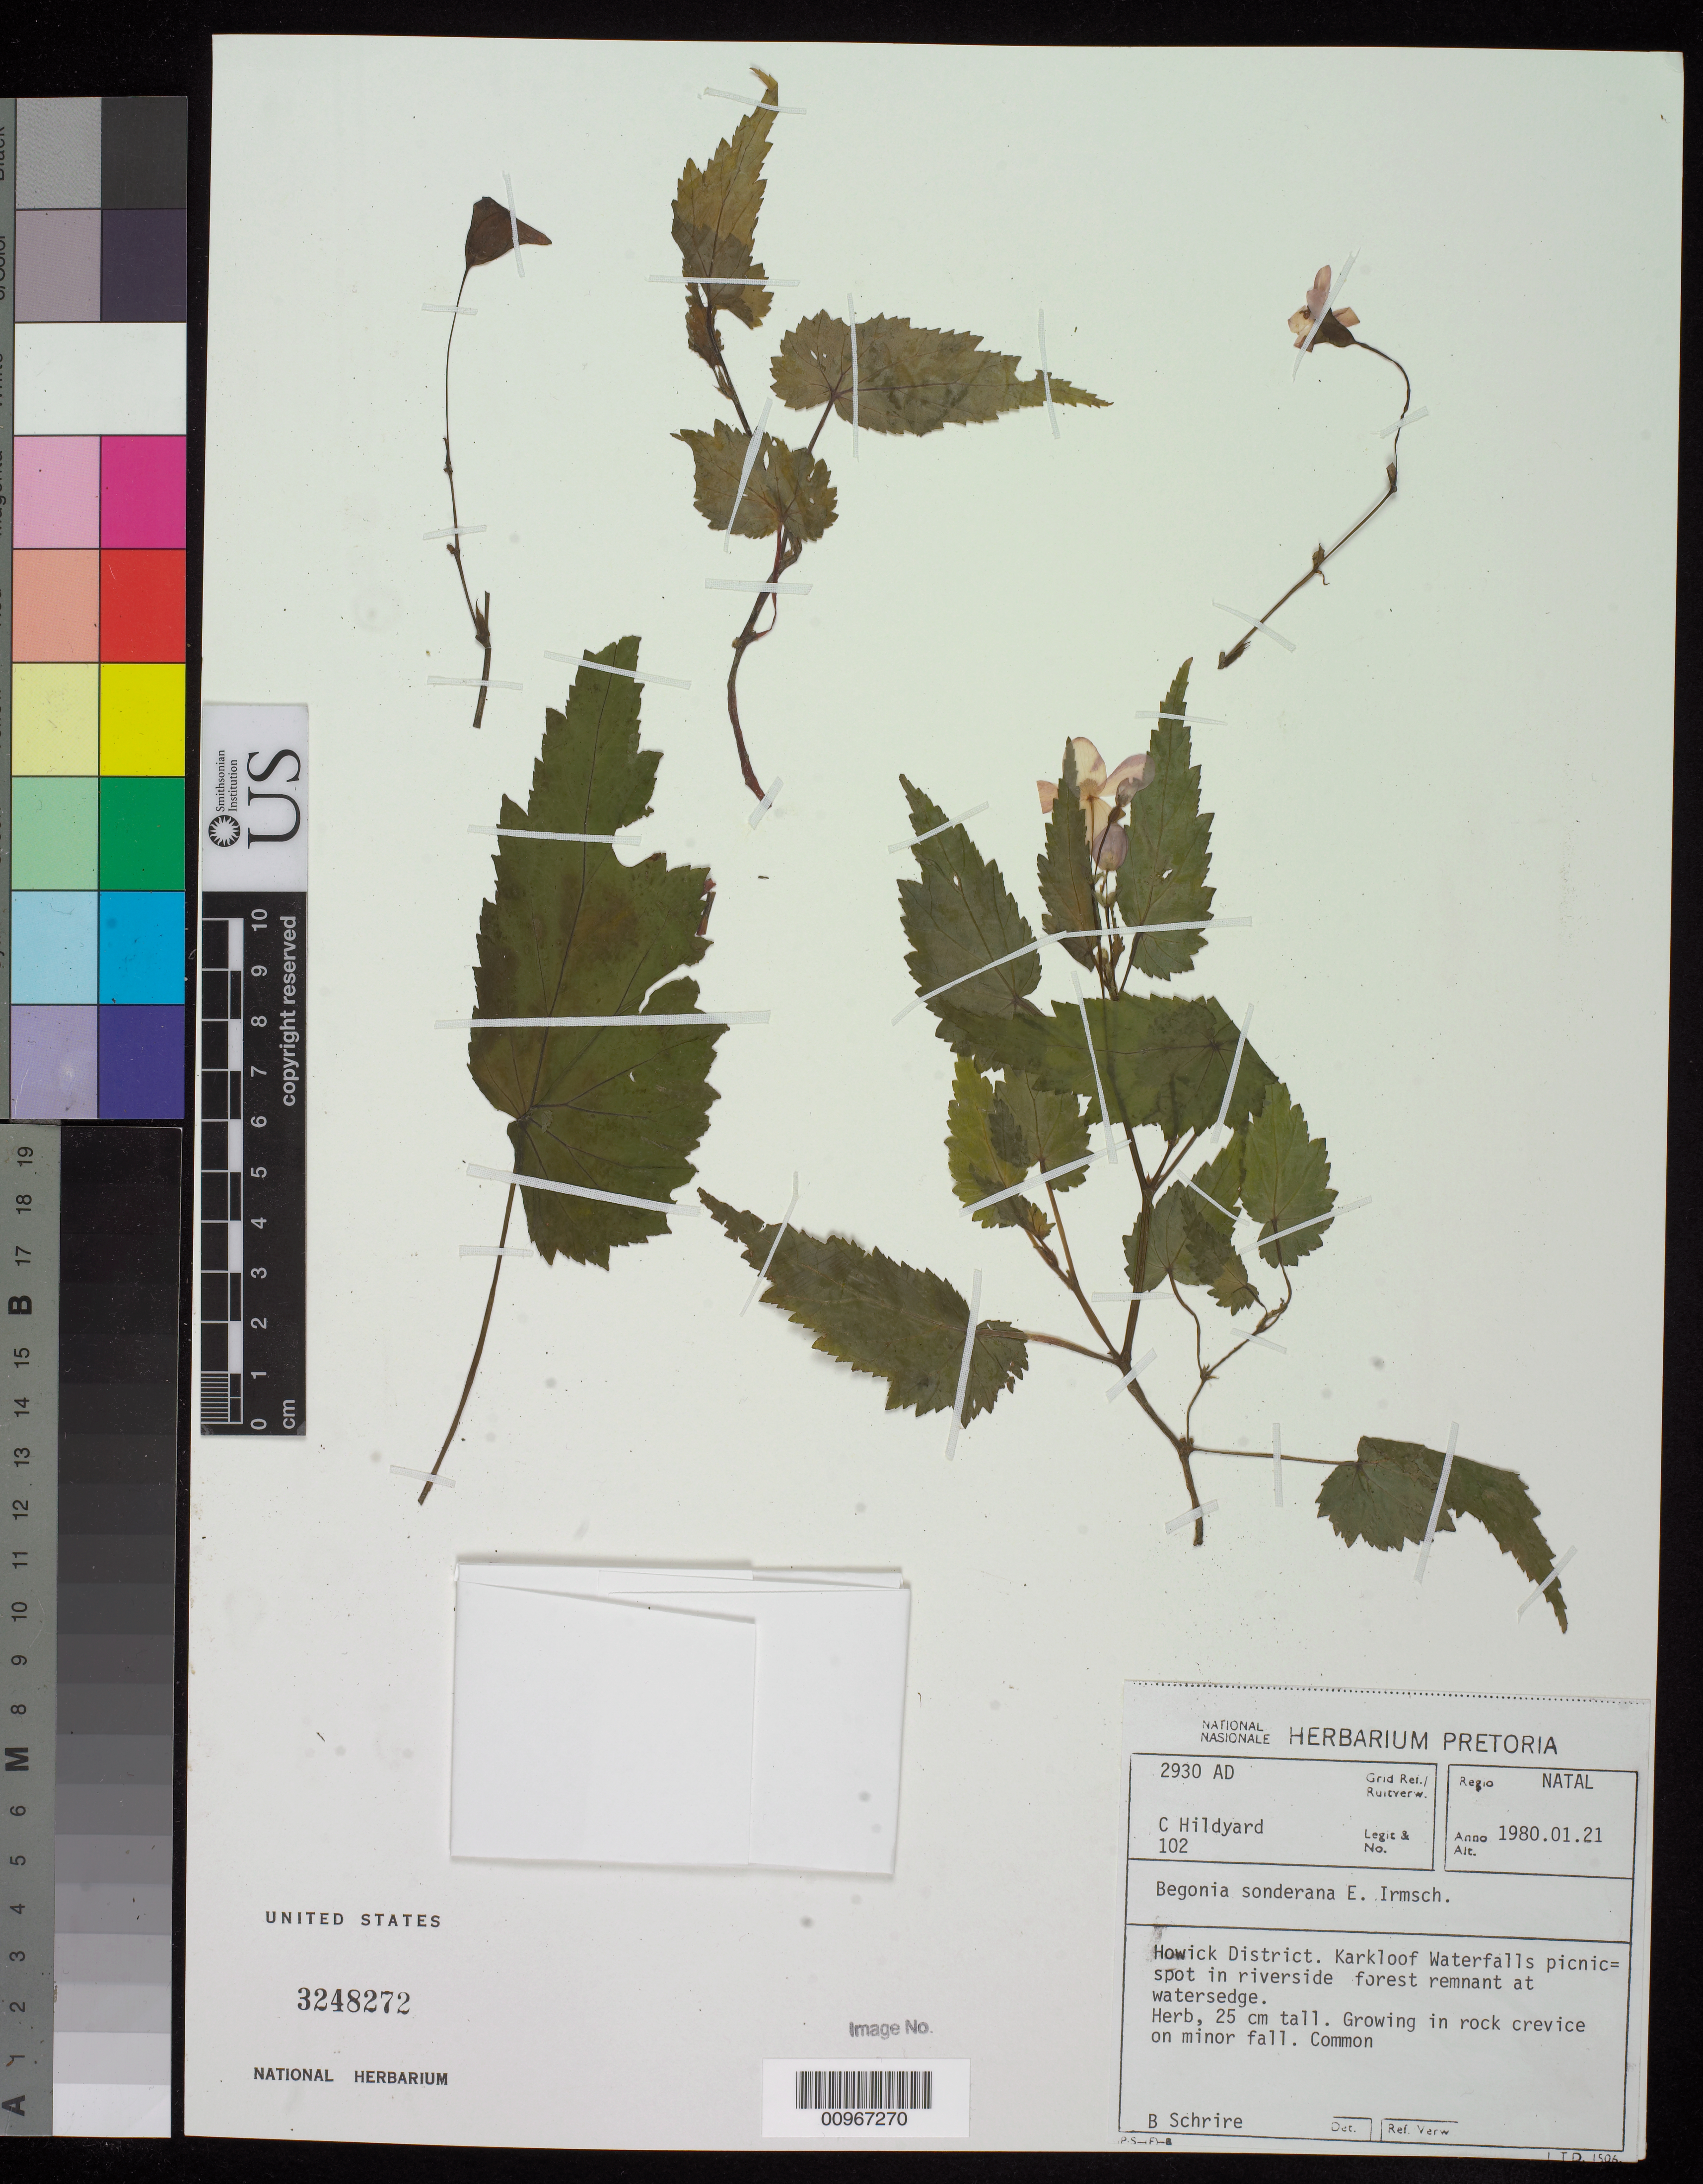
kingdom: Plantae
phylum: Tracheophyta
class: Magnoliopsida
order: Cucurbitales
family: Begoniaceae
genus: Begonia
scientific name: Begonia sonderana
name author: Irmsch.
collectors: B. Schrire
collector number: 102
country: South Africa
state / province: KwaZulu-Natal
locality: Karklof Waterfalls picnic spot in Riverside Forest remnant at Watersedge. Howick Dist.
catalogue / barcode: US 3248272